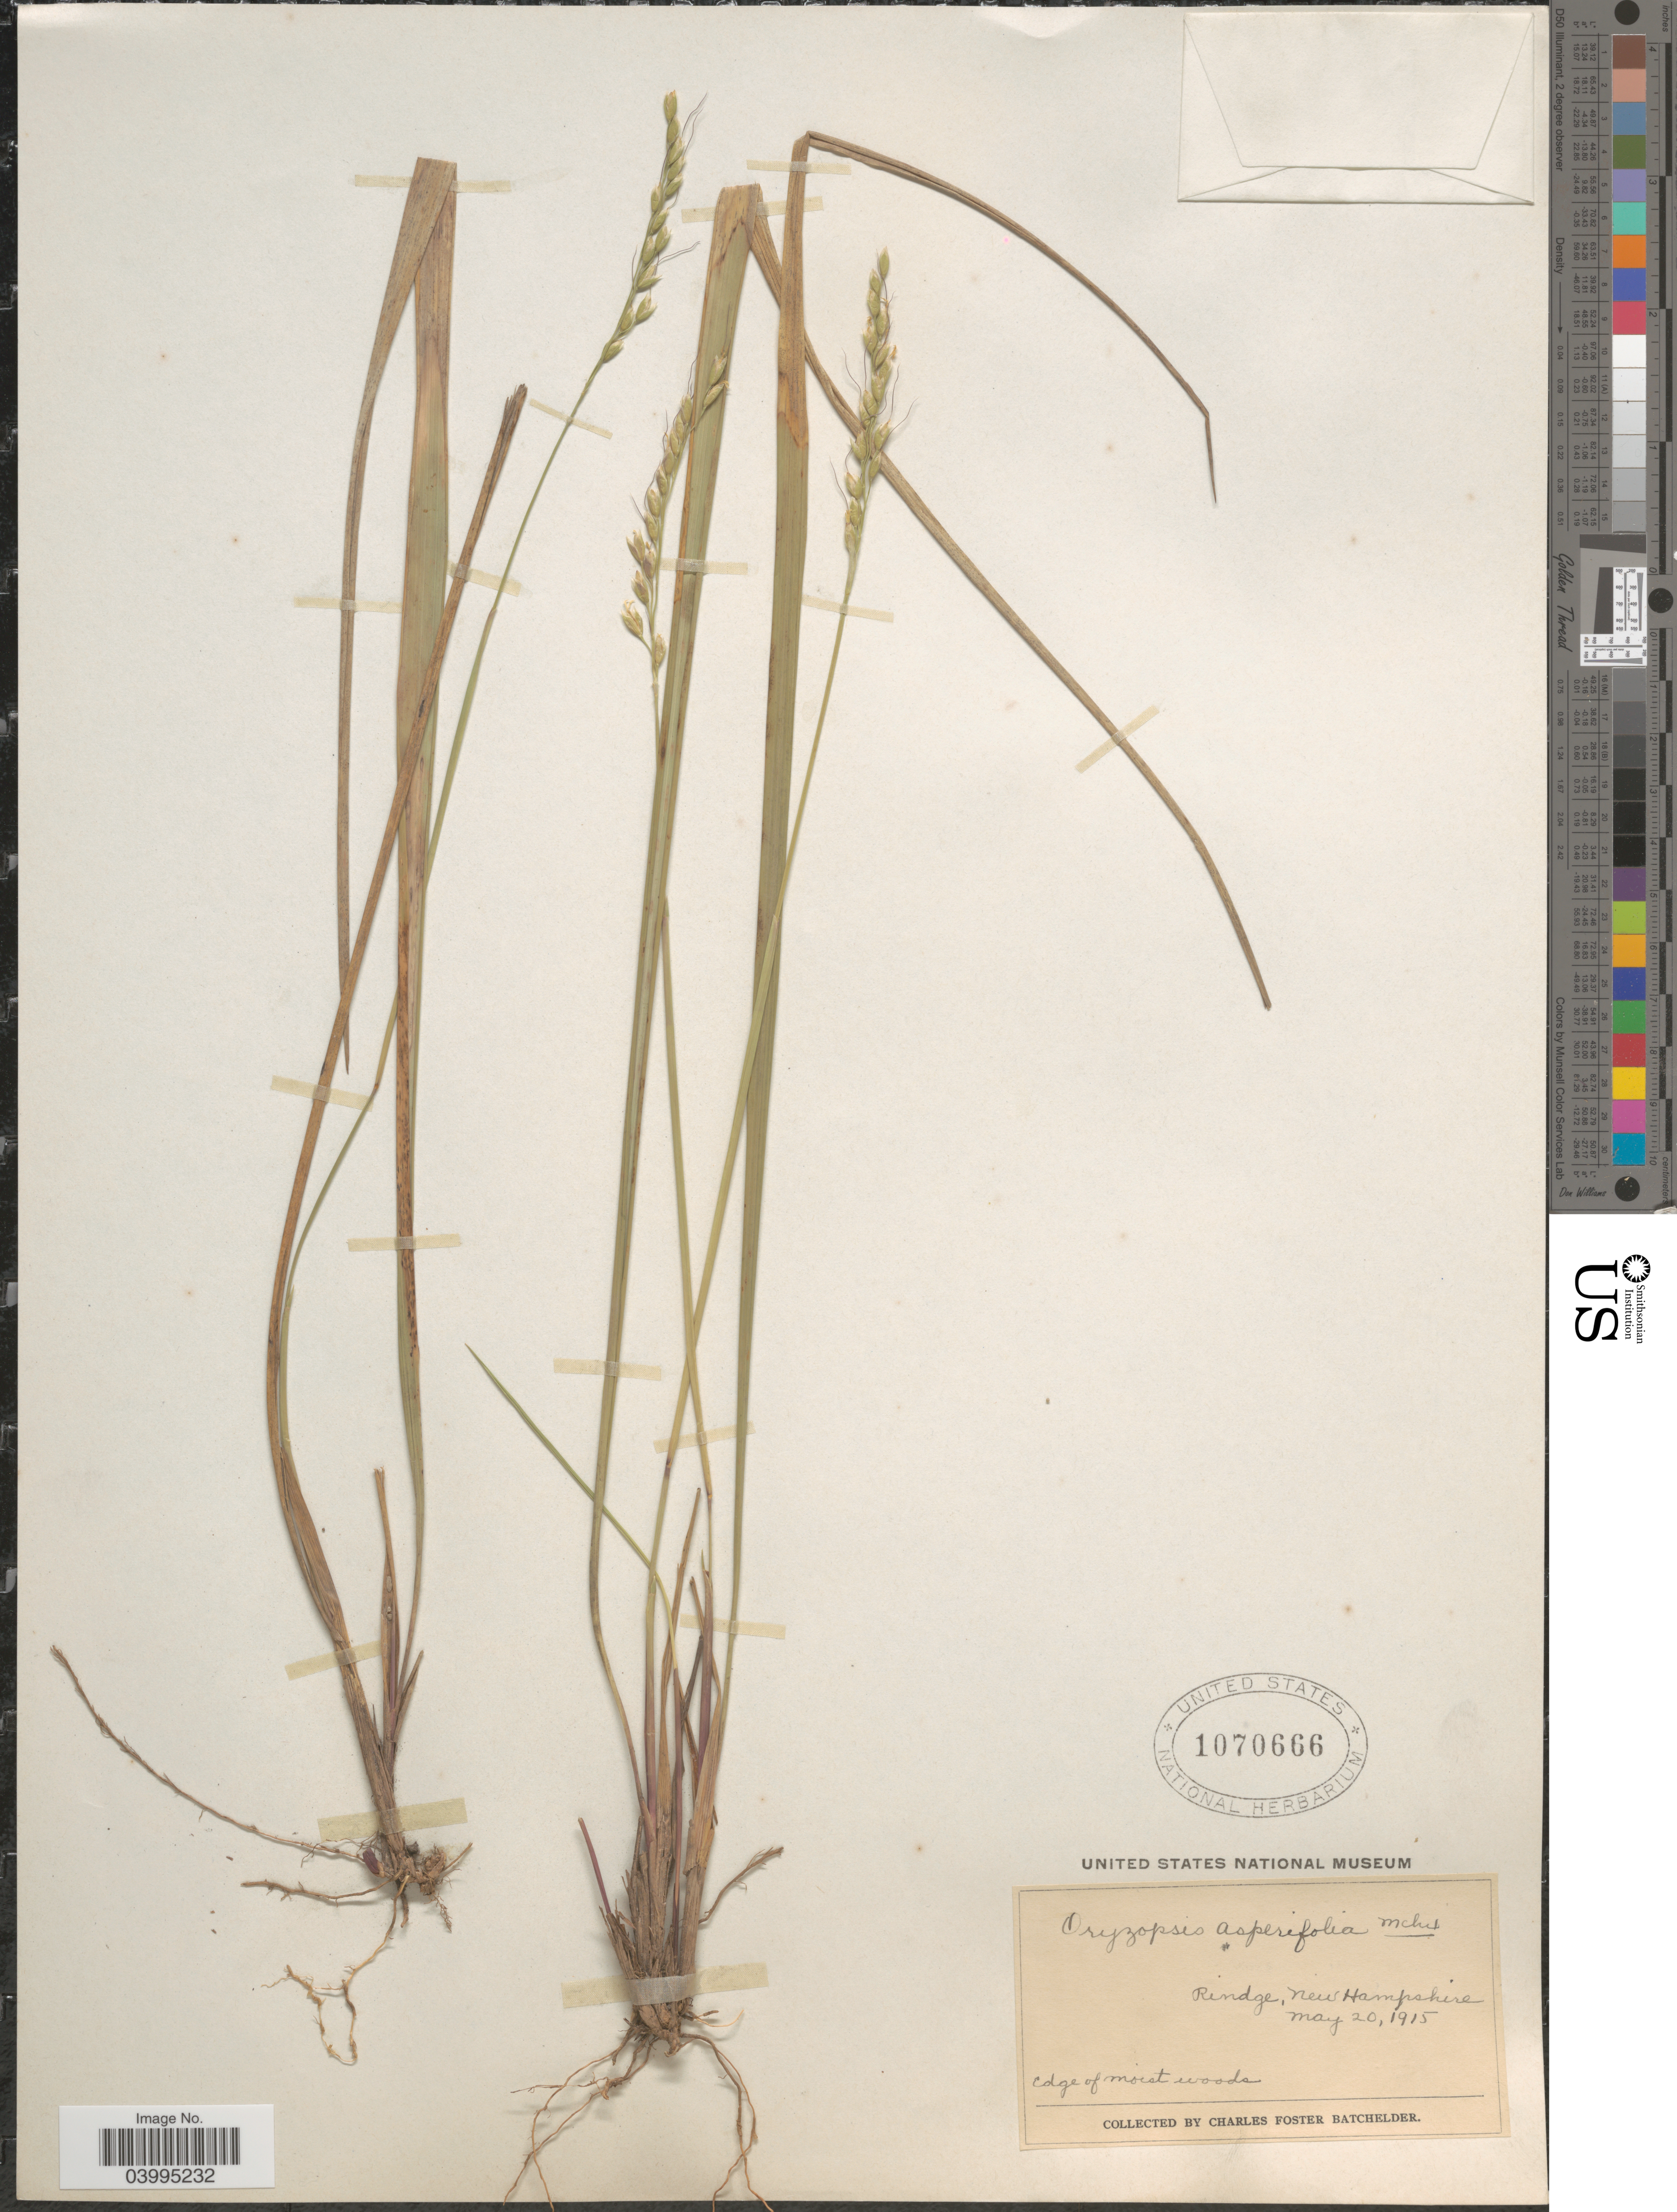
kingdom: Plantae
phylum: Tracheophyta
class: Liliopsida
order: Poales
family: Poaceae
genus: Oryzopsis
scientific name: Oryzopsis asperifolia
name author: Michx.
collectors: C. Batchelder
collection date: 1915-05-20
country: United States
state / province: New Hampshire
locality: Rindge. Edge of moist woods.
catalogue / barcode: US 1070666